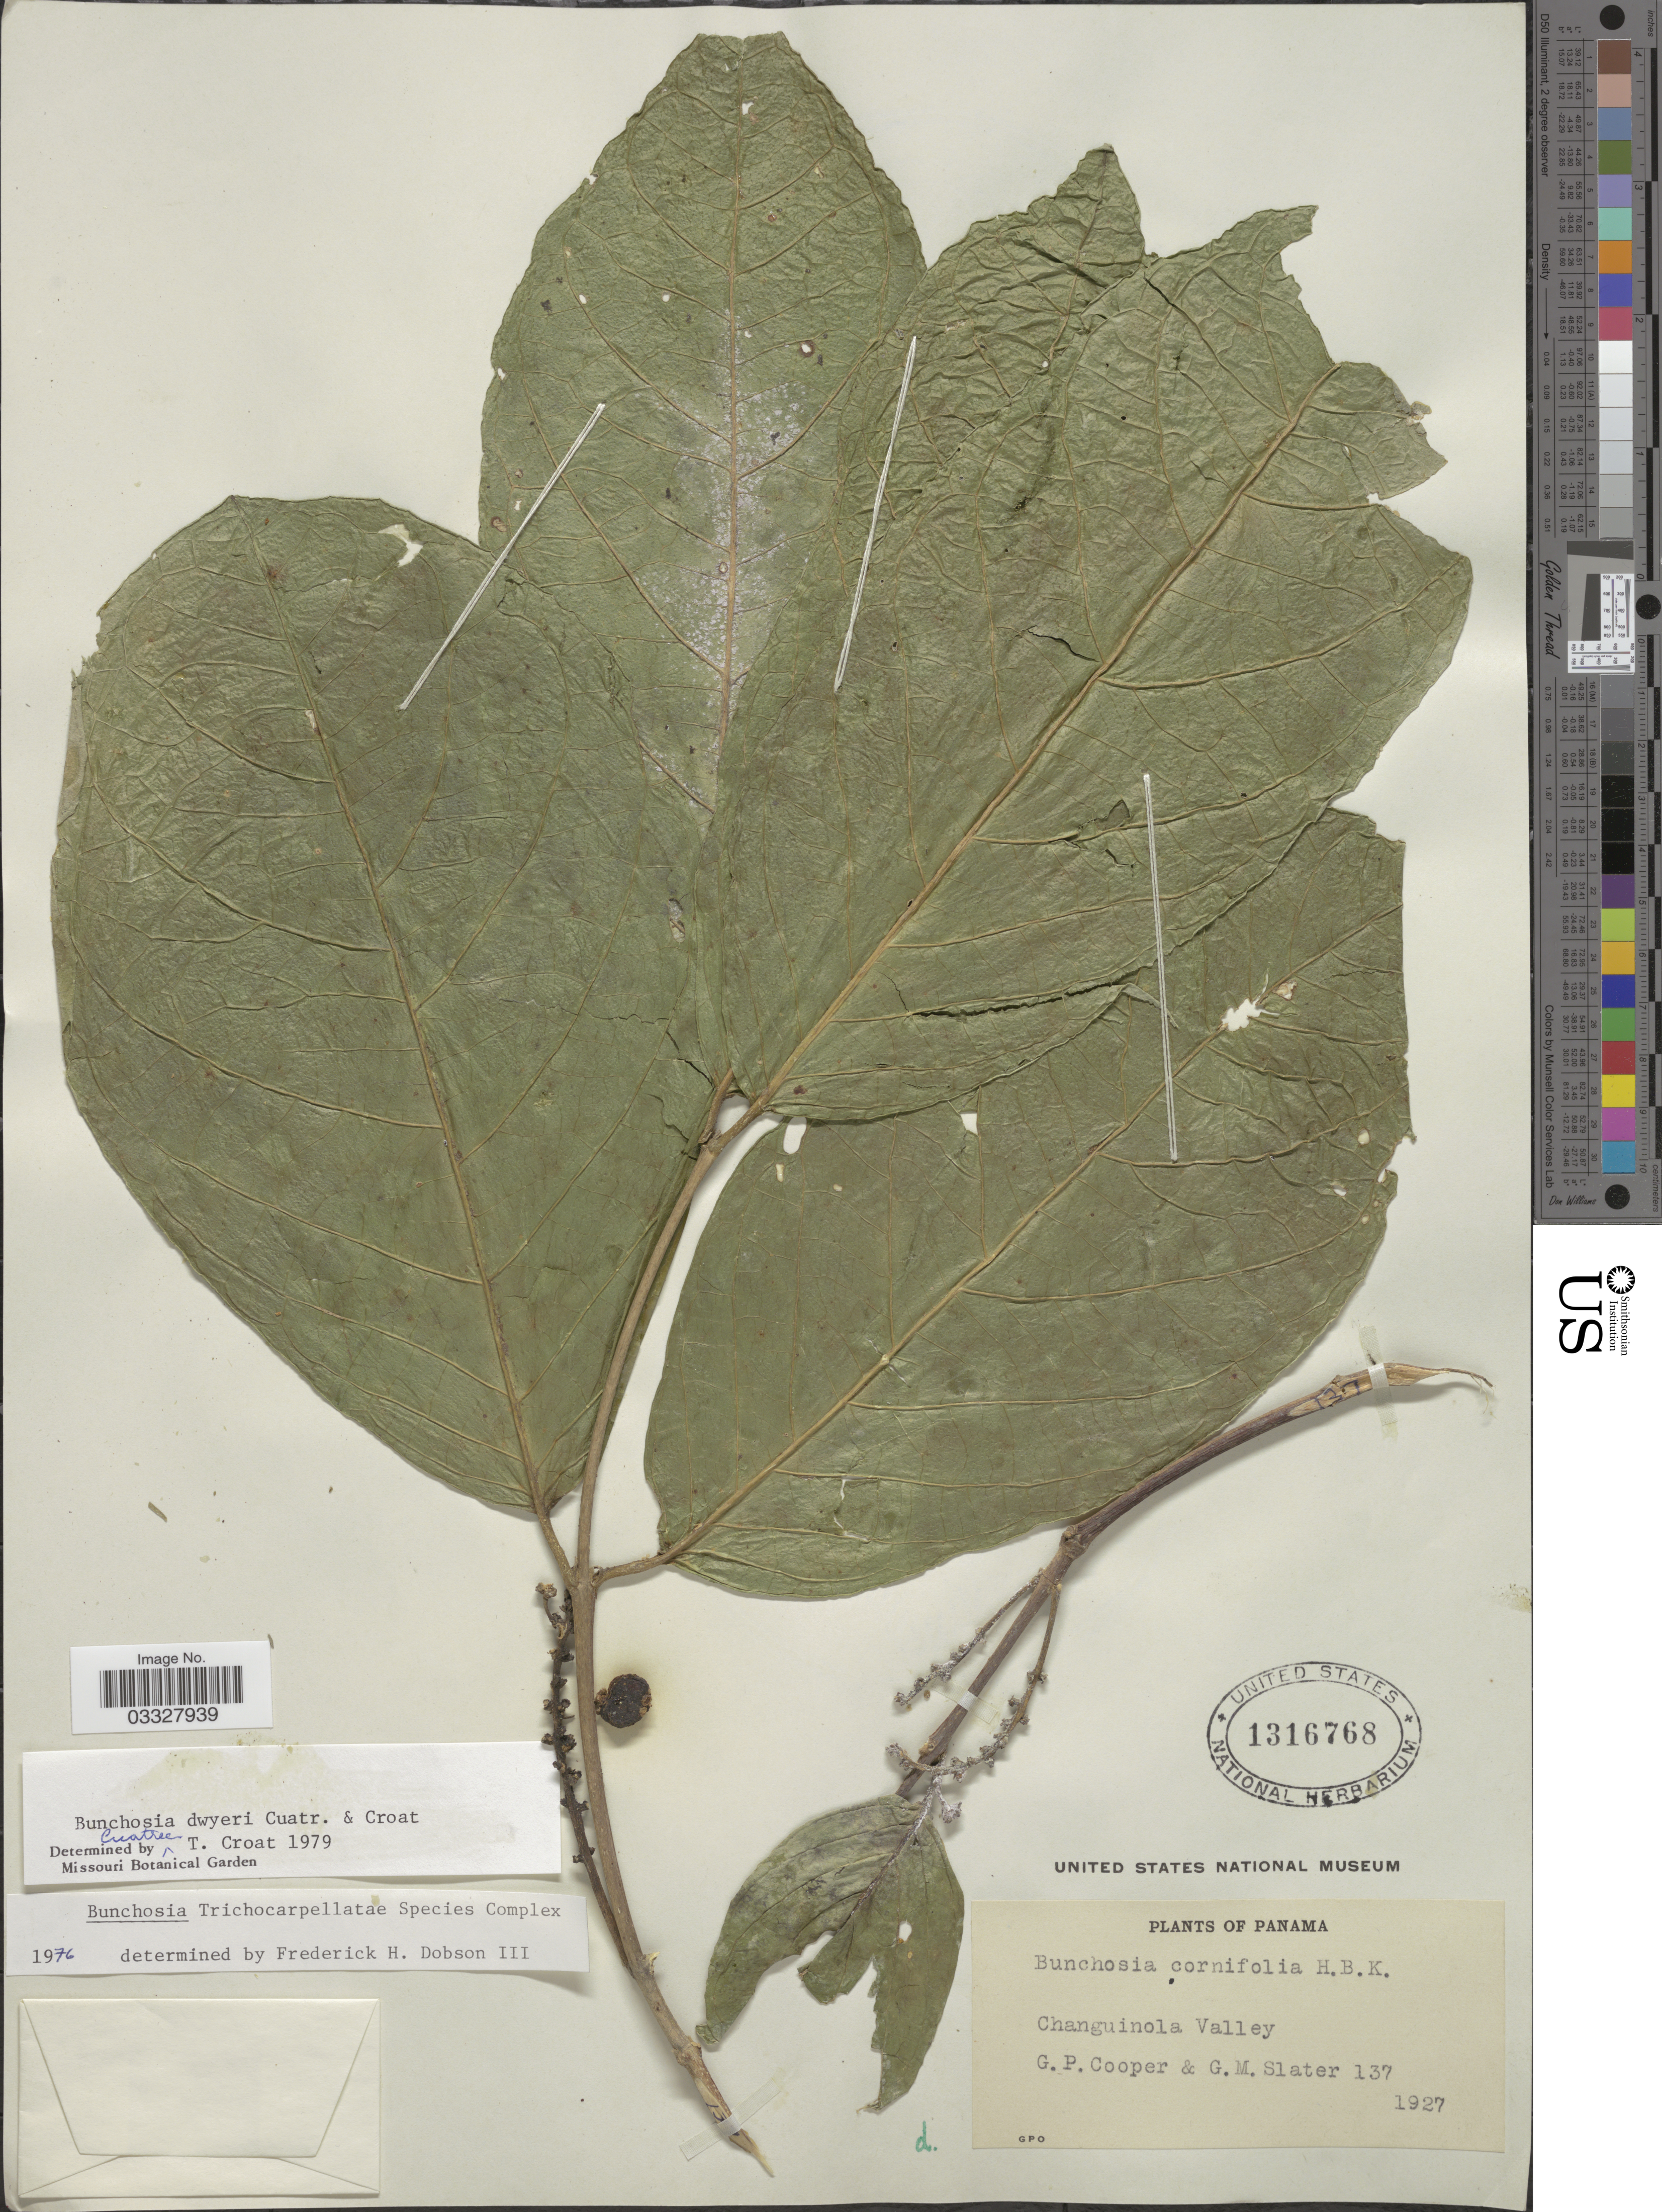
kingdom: Plantae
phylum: Tracheophyta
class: Magnoliopsida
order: Malpighiales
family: Malpighiaceae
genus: Bunchosia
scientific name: Bunchosia dwyeri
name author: Cuatrec. & Croat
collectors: G. Cooper & G. Slater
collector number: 137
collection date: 1927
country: Panama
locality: Changuinola Valley.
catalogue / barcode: US 1316768